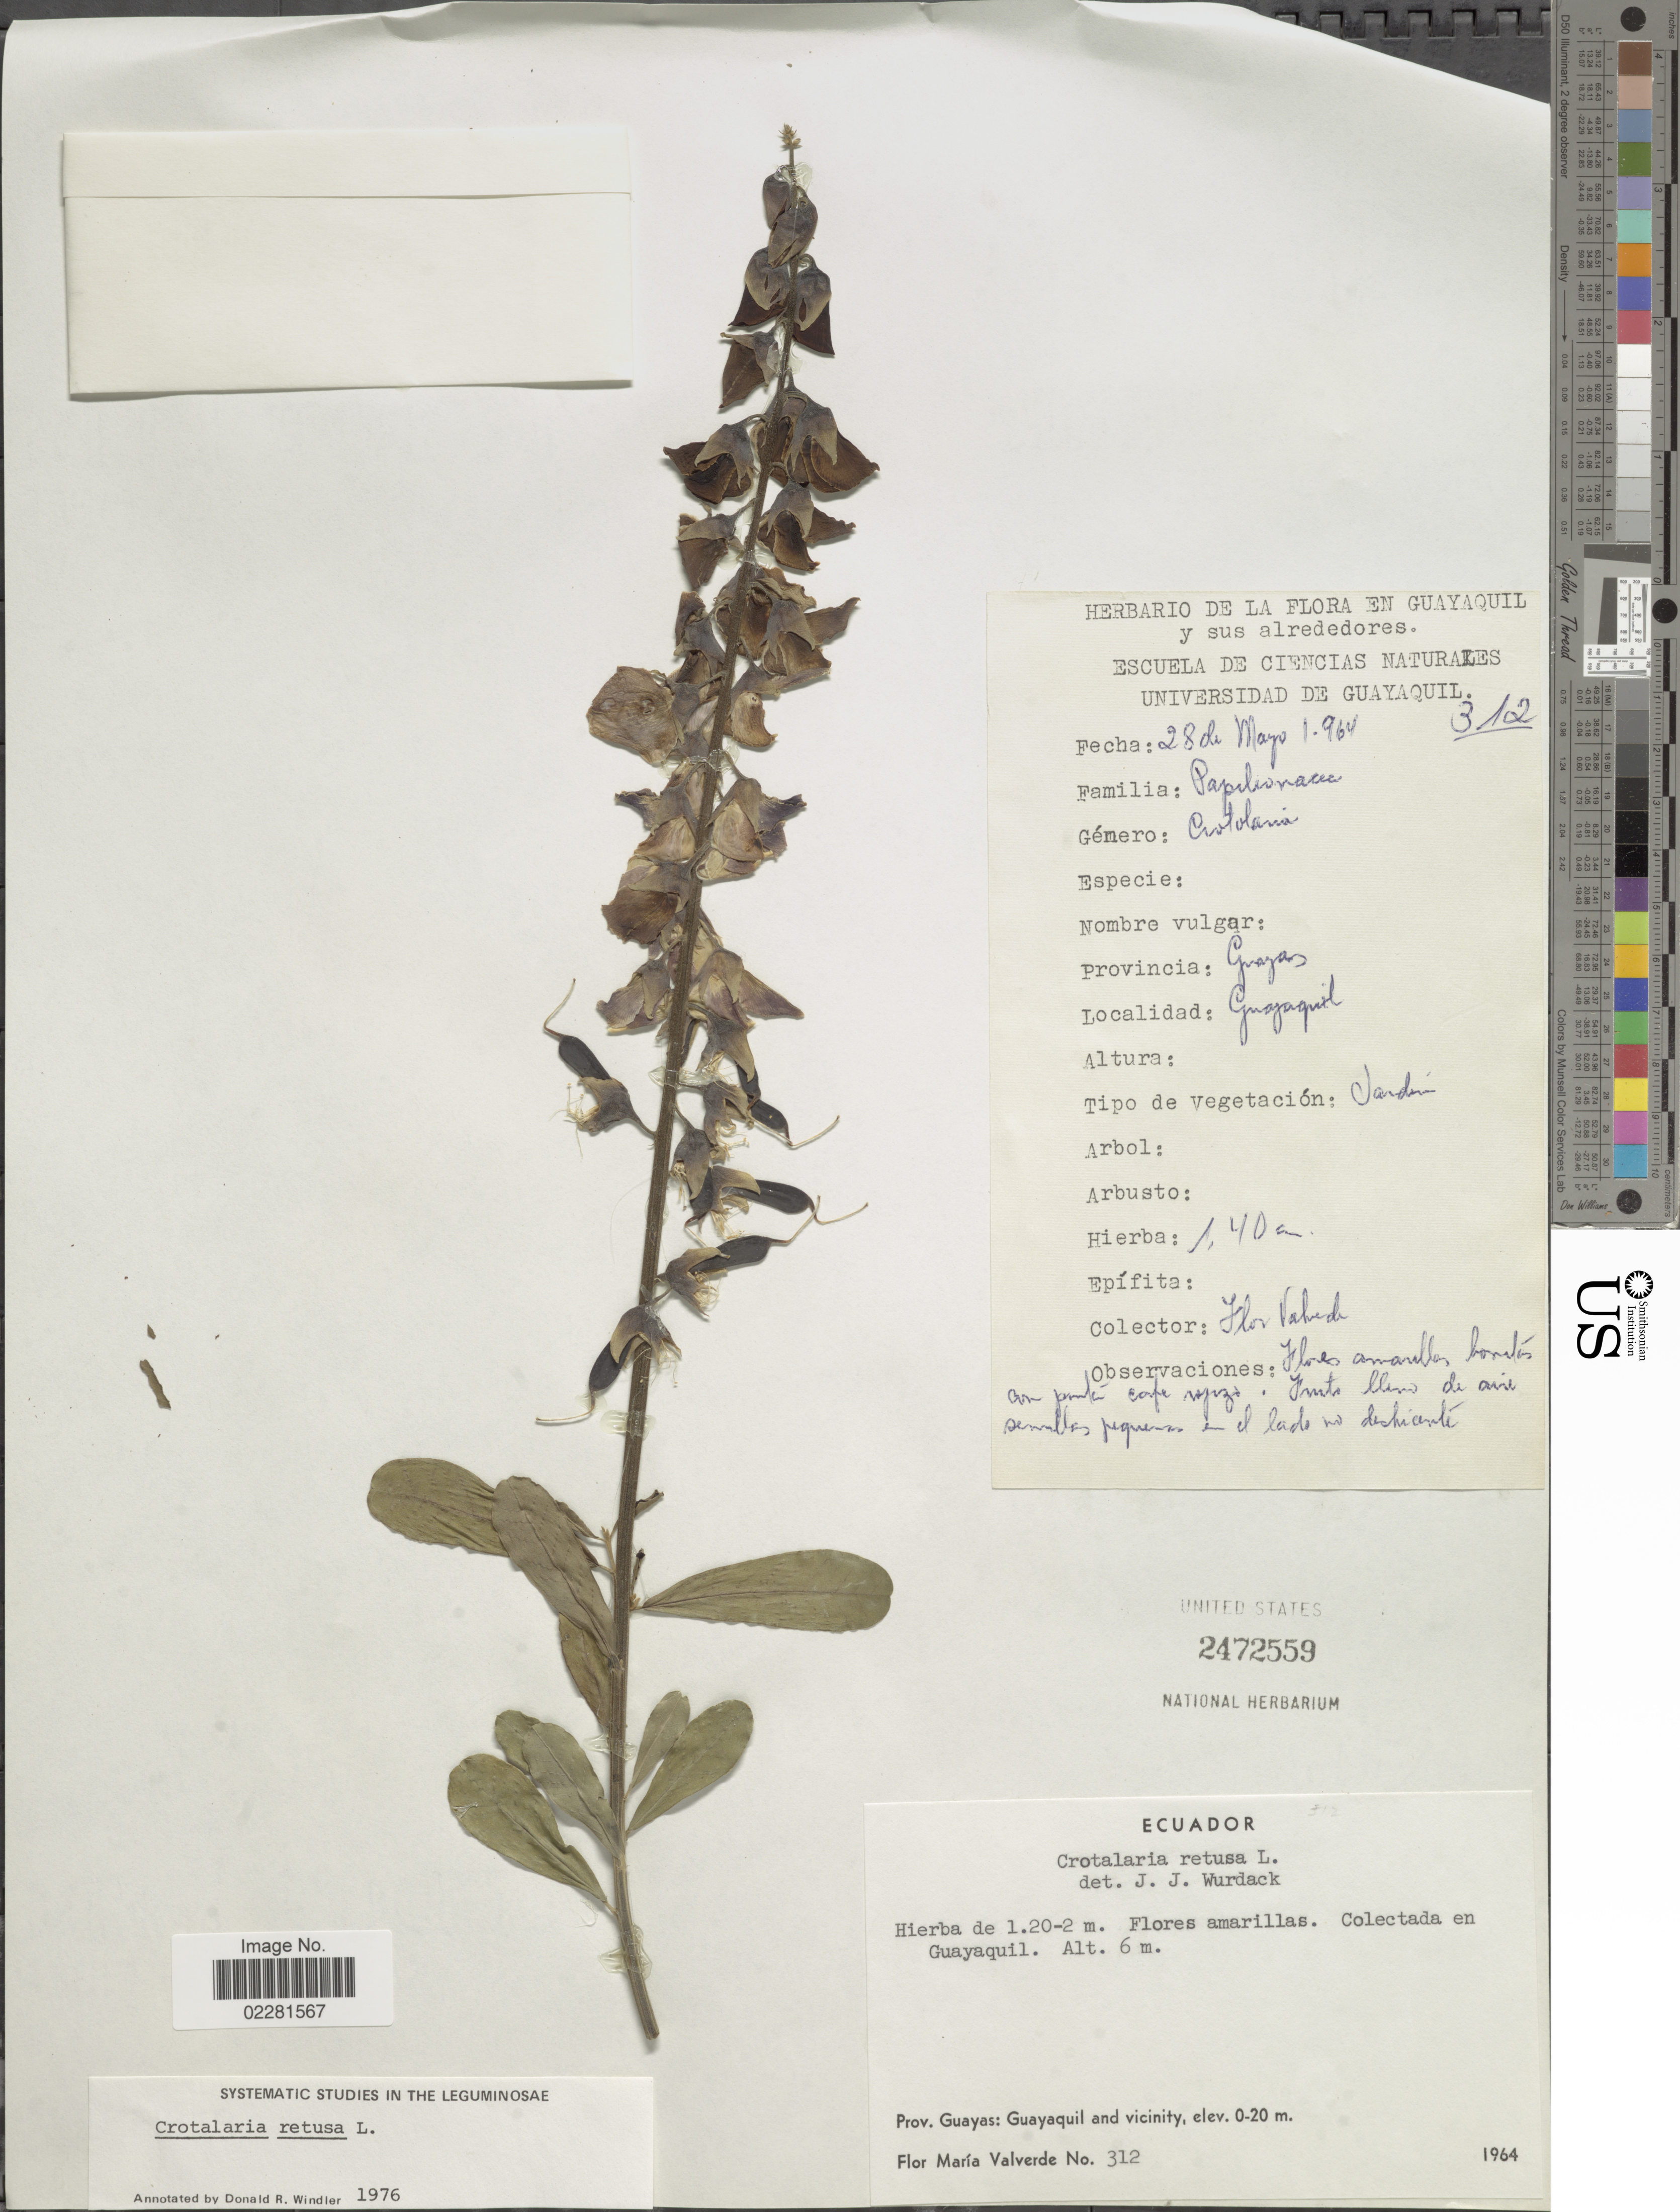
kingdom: Plantae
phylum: Tracheophyta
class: Magnoliopsida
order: Fabales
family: Fabaceae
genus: Crotalaria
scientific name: Crotalaria retusa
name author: L.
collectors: F. M. Valverde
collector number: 312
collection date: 1964-05-28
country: Ecuador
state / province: Guayas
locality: Guayaquil and vicinity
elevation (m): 6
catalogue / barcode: US 2472559